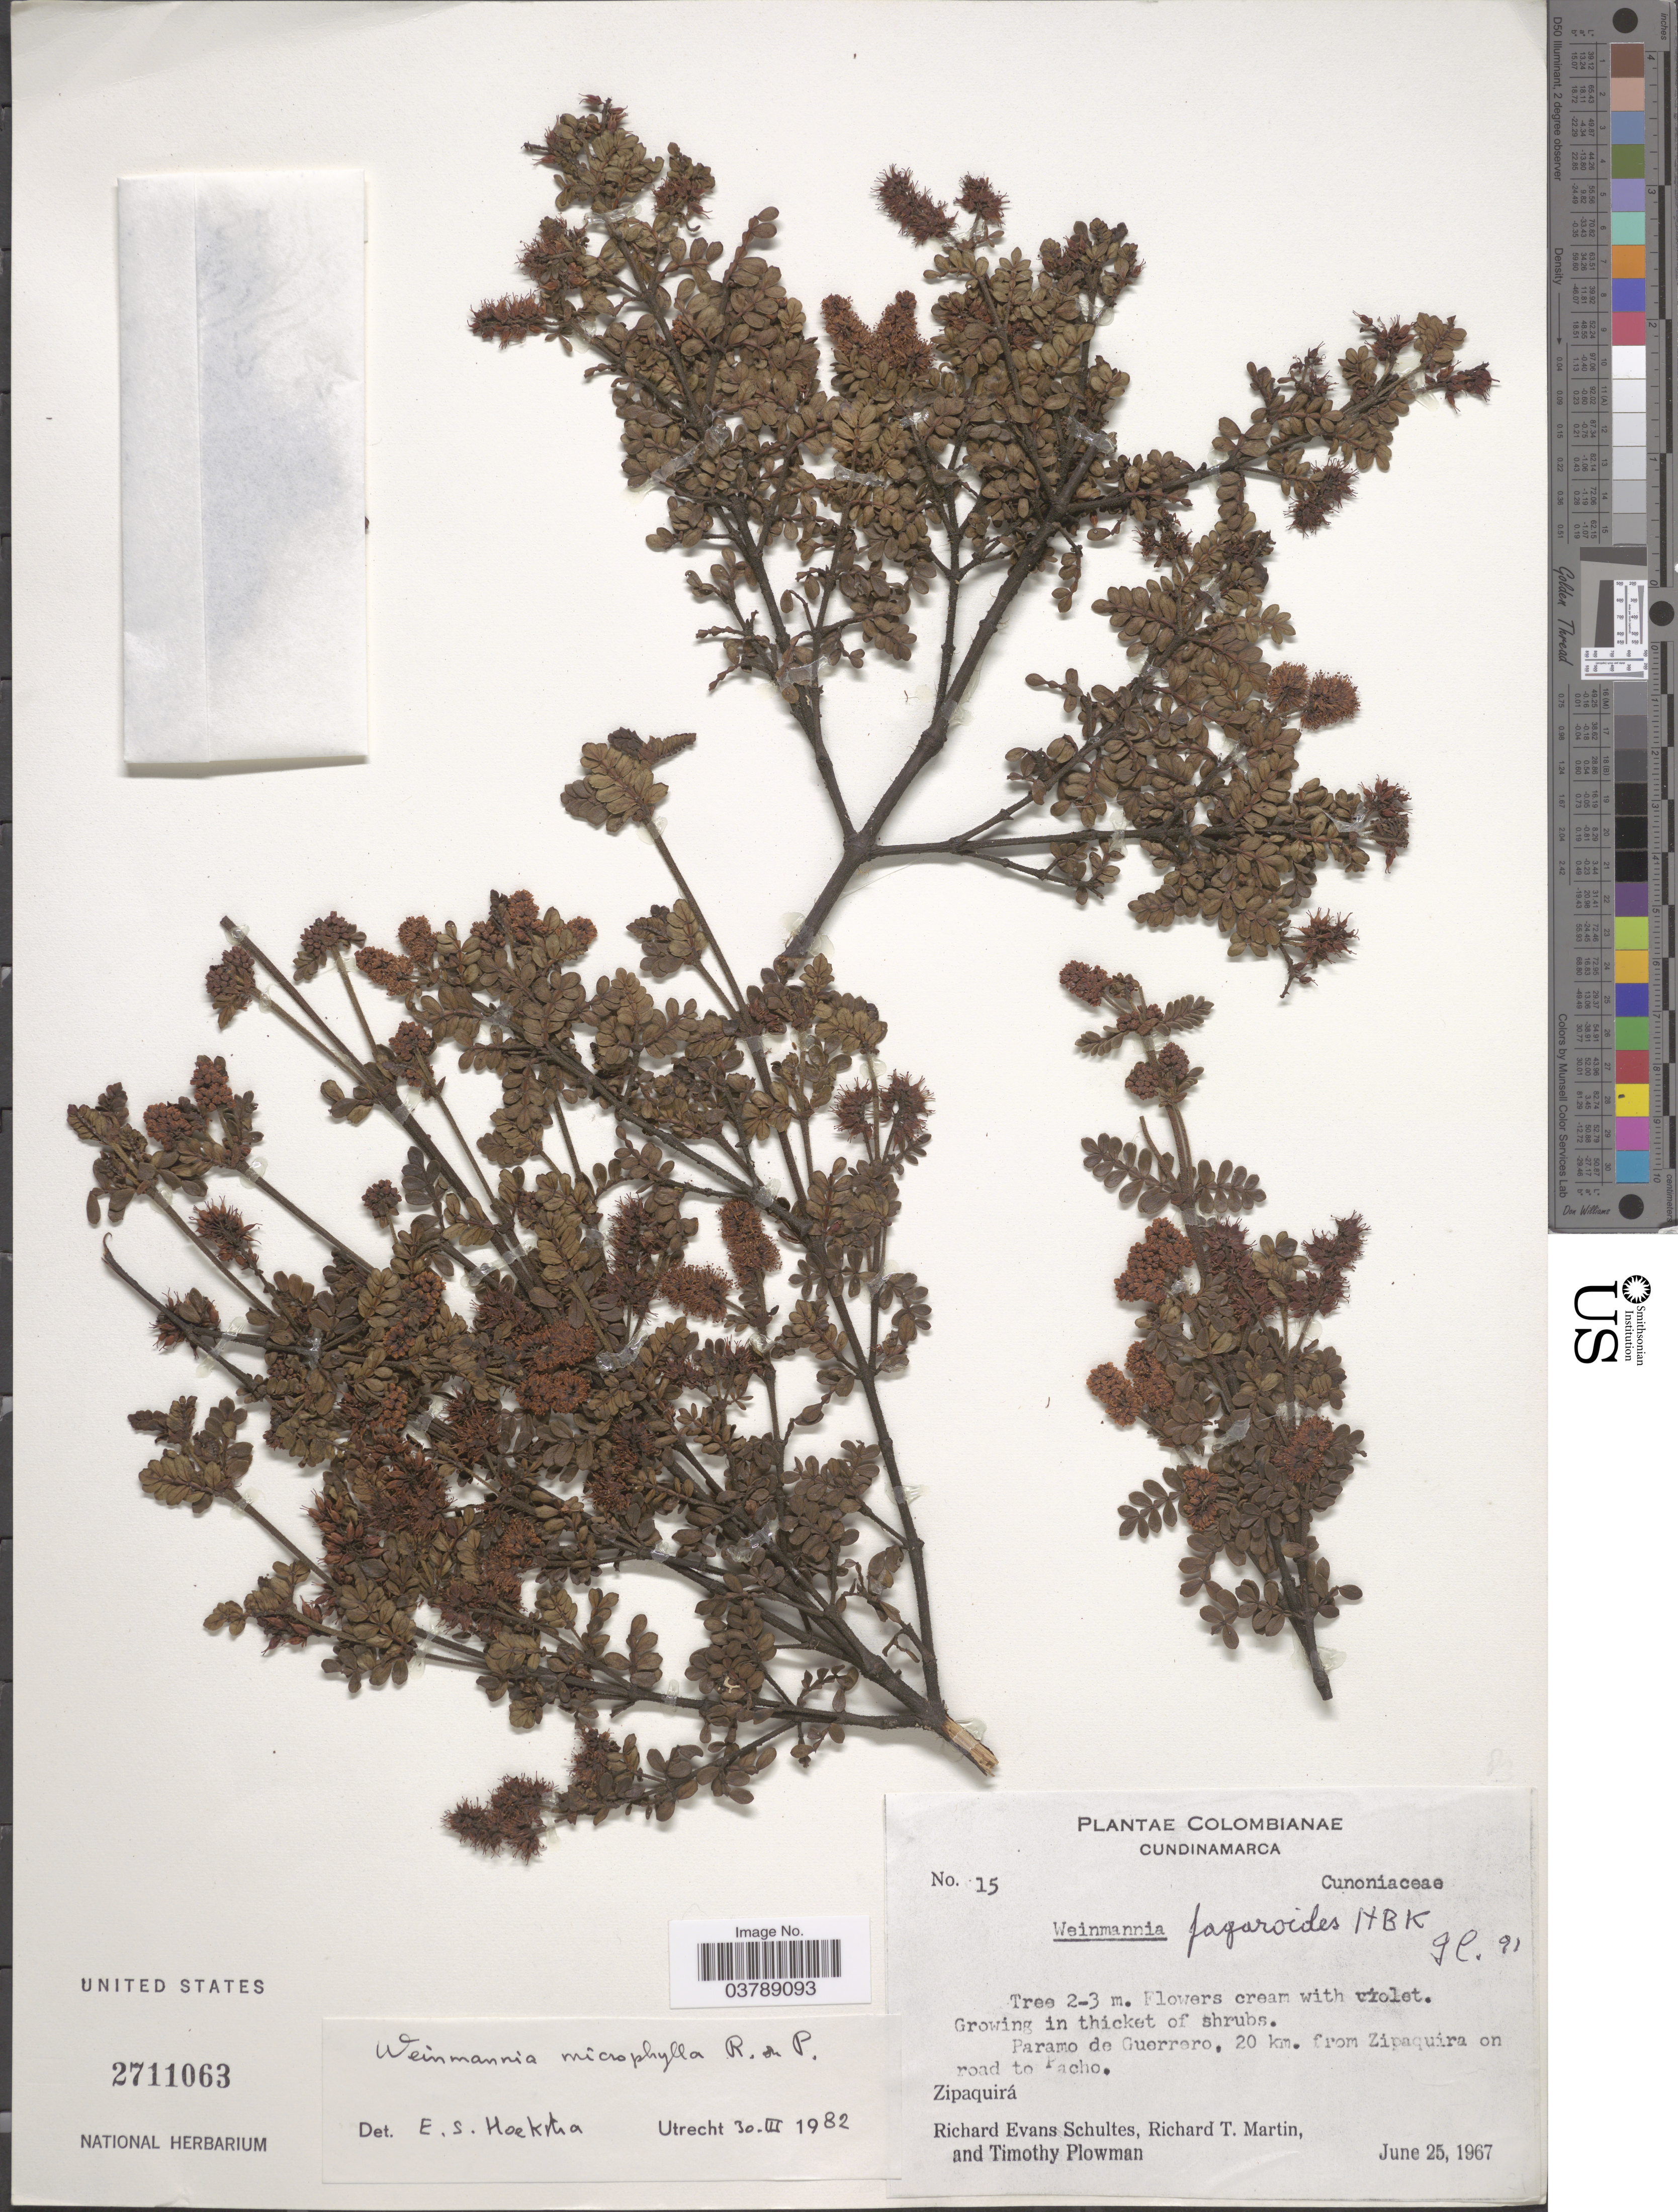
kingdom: Plantae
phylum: Tracheophyta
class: Magnoliopsida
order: Oxalidales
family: Cunoniaceae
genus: Weinmannia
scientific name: Weinmannia fagaroides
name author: Kunth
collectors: R. E. Schultes, R. T. Martin & T. Plowman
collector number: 15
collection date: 1967-06-25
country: Colombia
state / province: Cundinamarca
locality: Paramo de Guerrero, 20 km. from Zipaquira on road to Pacho. Zipaquirá.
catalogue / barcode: US 2711063